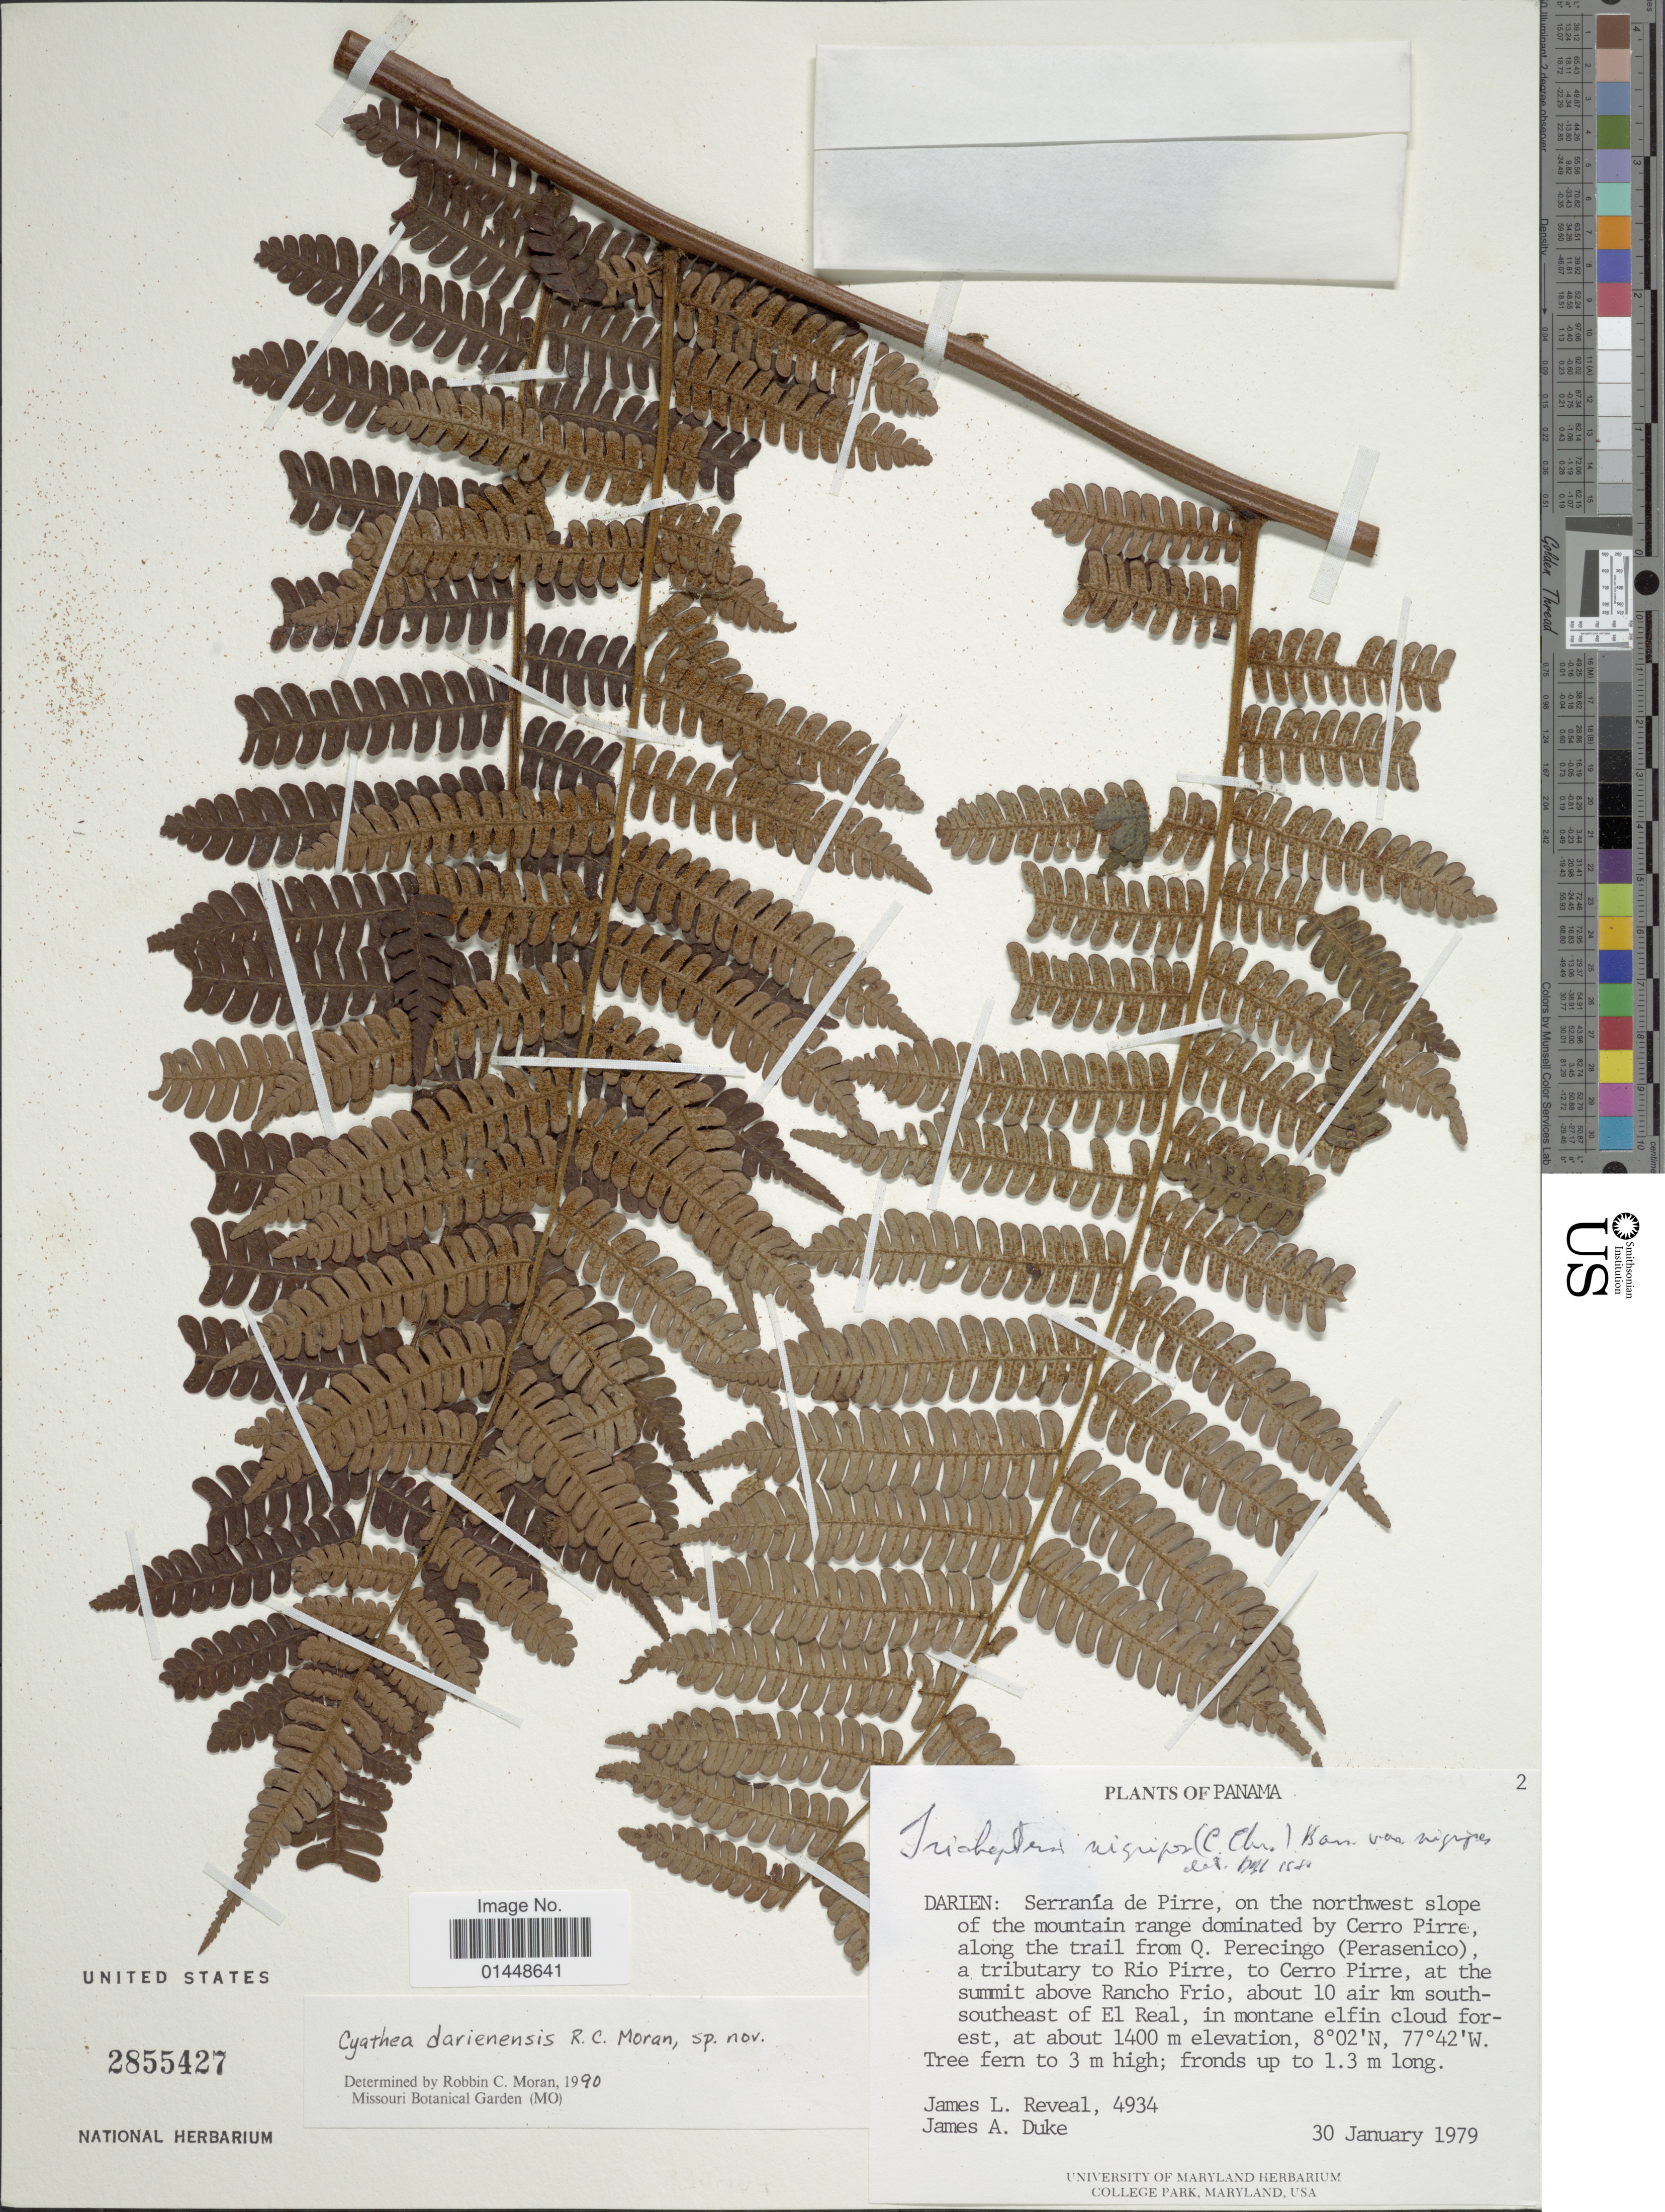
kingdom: Plantae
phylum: Tracheophyta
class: Polypodiopsida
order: Cyatheales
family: Cyatheaceae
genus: Cyathea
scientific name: Cyathea darienensis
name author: R.C. Moran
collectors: J. L. Reveal & J. A. Duke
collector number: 4934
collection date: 1979-01-30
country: Panama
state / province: Darién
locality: Darien: Serranía de Pirre, on the northwest slope of the mountain range dominated by Cerro Pirre, along the trail from Q. Perecingo (Perasenico), a tributary to Rio Pirre,l to Cerro Pirre, at the summit above Rancho Frio, about 10 air km south-southeast of El real, in montane elfin cloud forest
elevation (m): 1400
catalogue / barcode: US 2855427